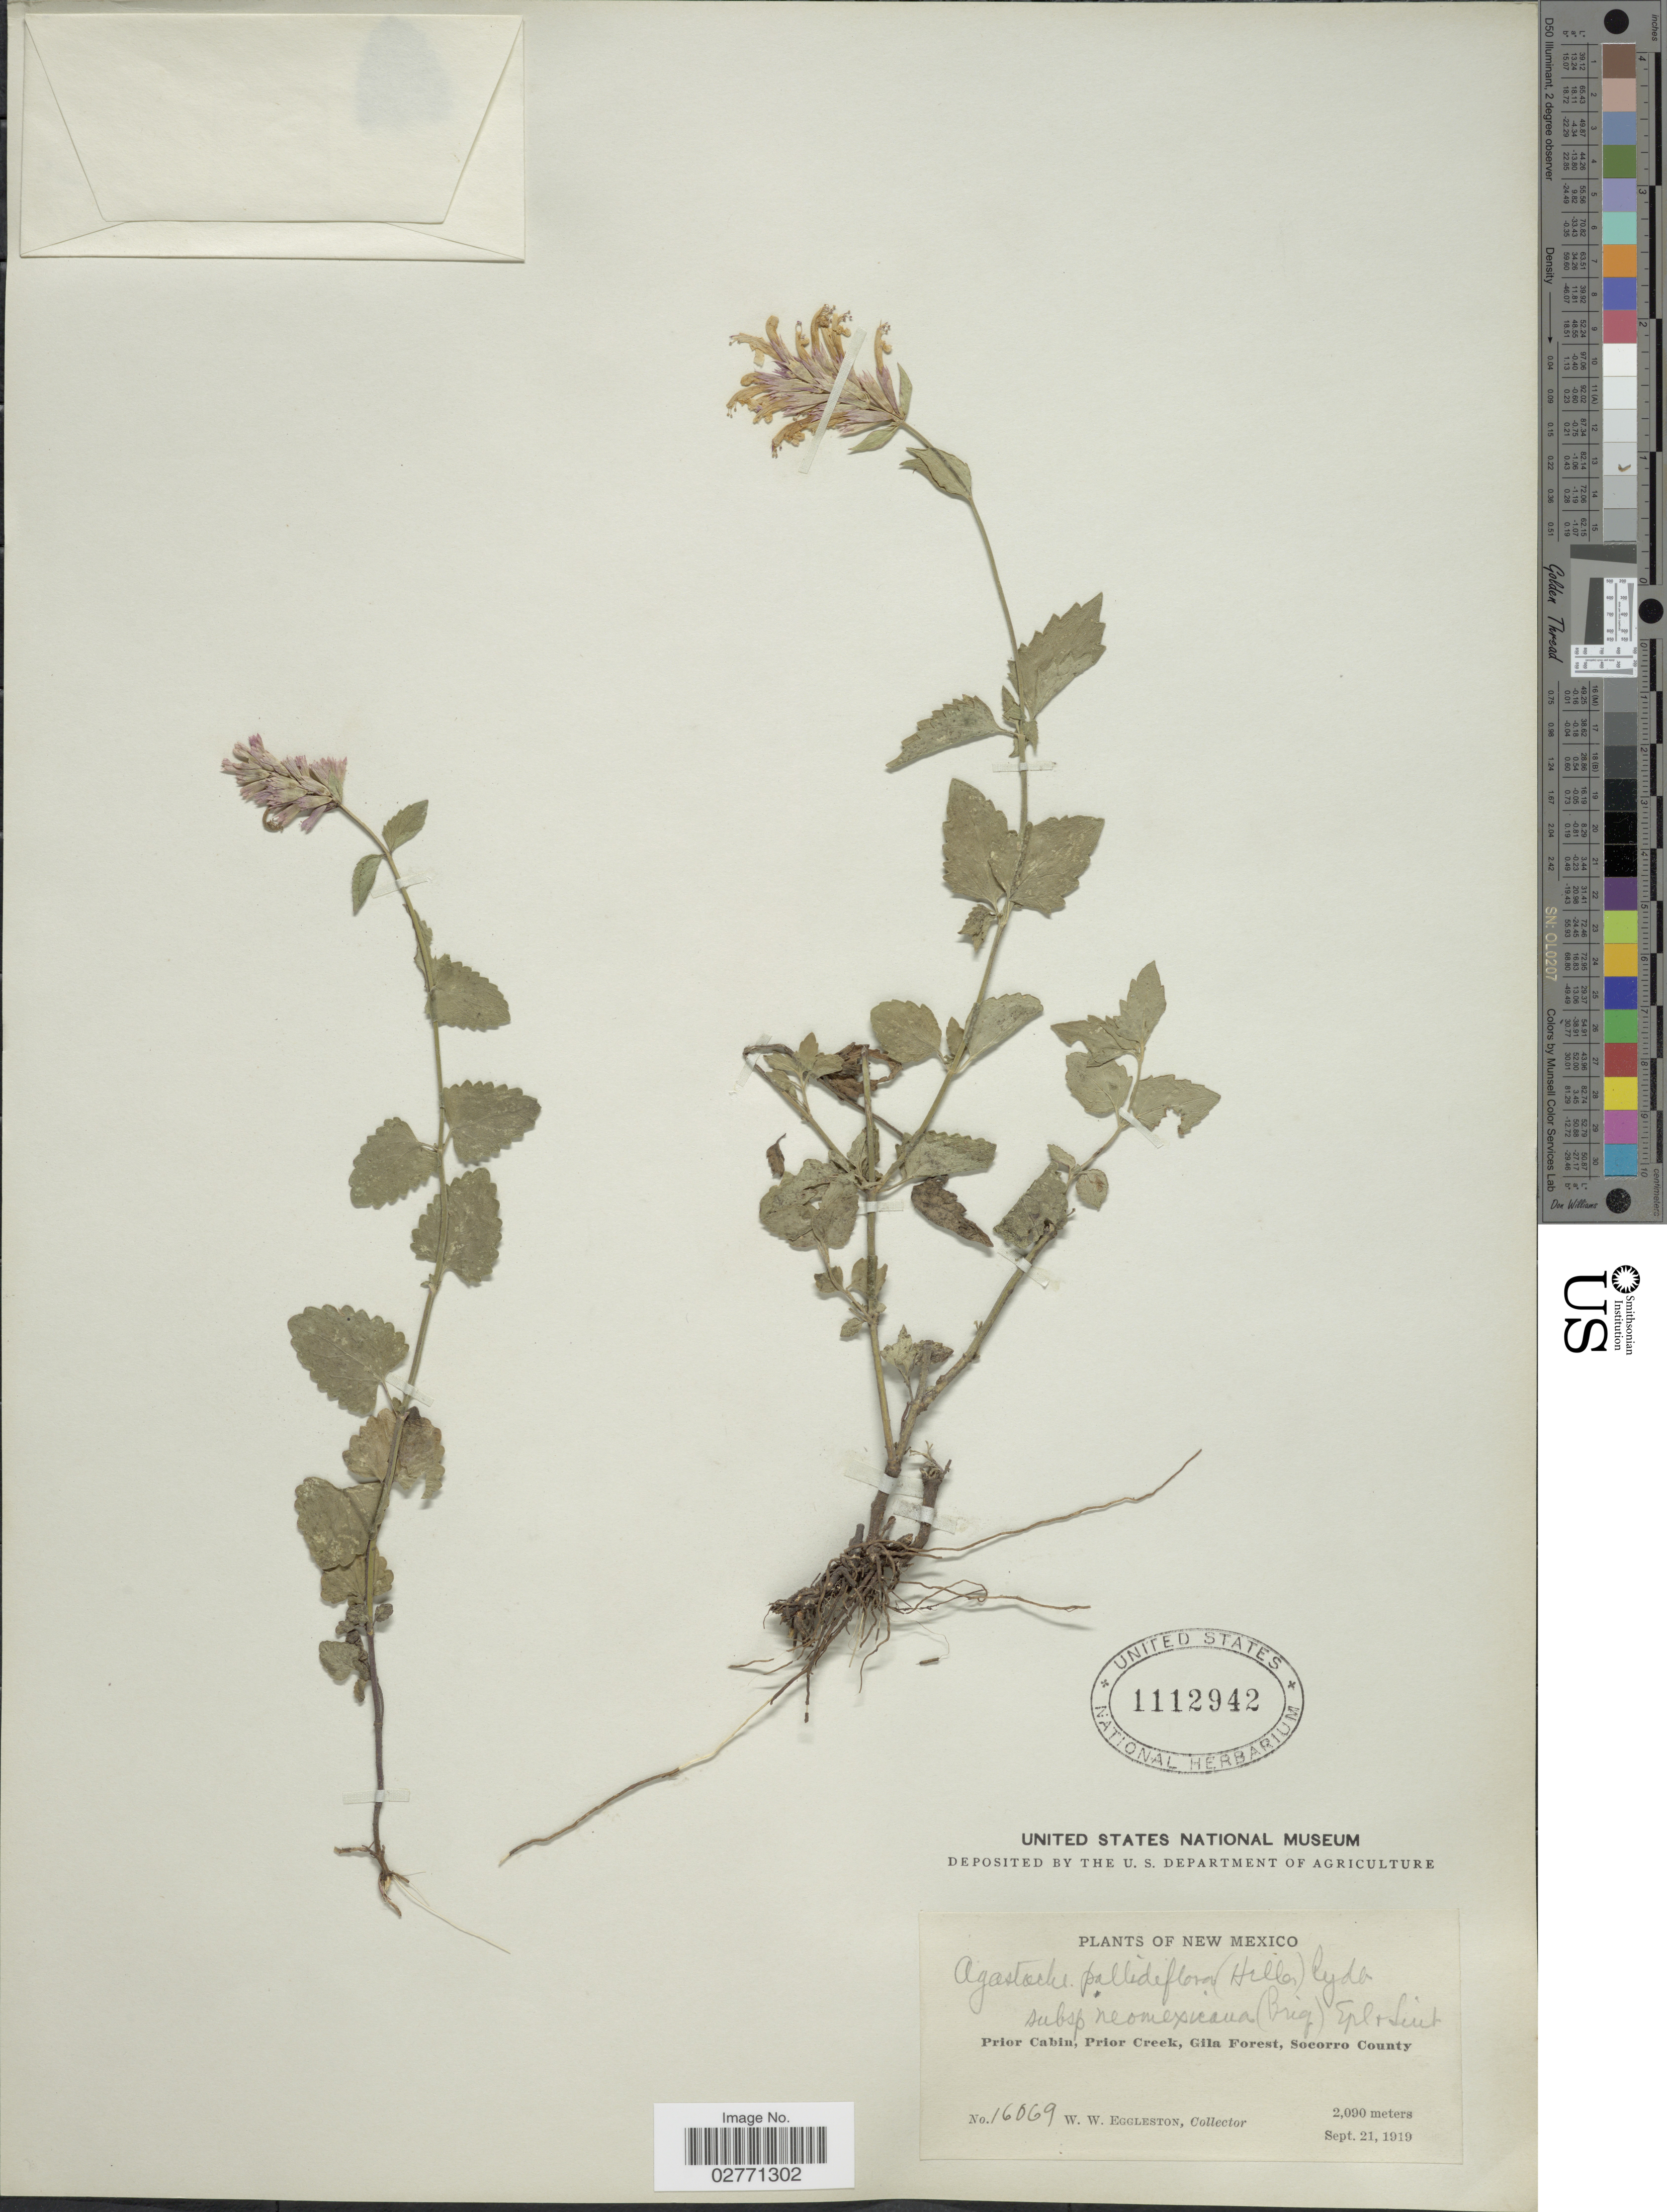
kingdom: Plantae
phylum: Tracheophyta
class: Magnoliopsida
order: Lamiales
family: Lamiaceae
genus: Agastache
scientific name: Agastache pallidiflora subsp. neomexicana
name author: (Briq.) Lint & Epling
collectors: W. W. Eggleston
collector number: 16069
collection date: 1919-09-21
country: United States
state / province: New Mexico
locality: Prior Cabin, Prior Creek, Gila Forest, Socorro County.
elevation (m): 2090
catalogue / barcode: US 1112942